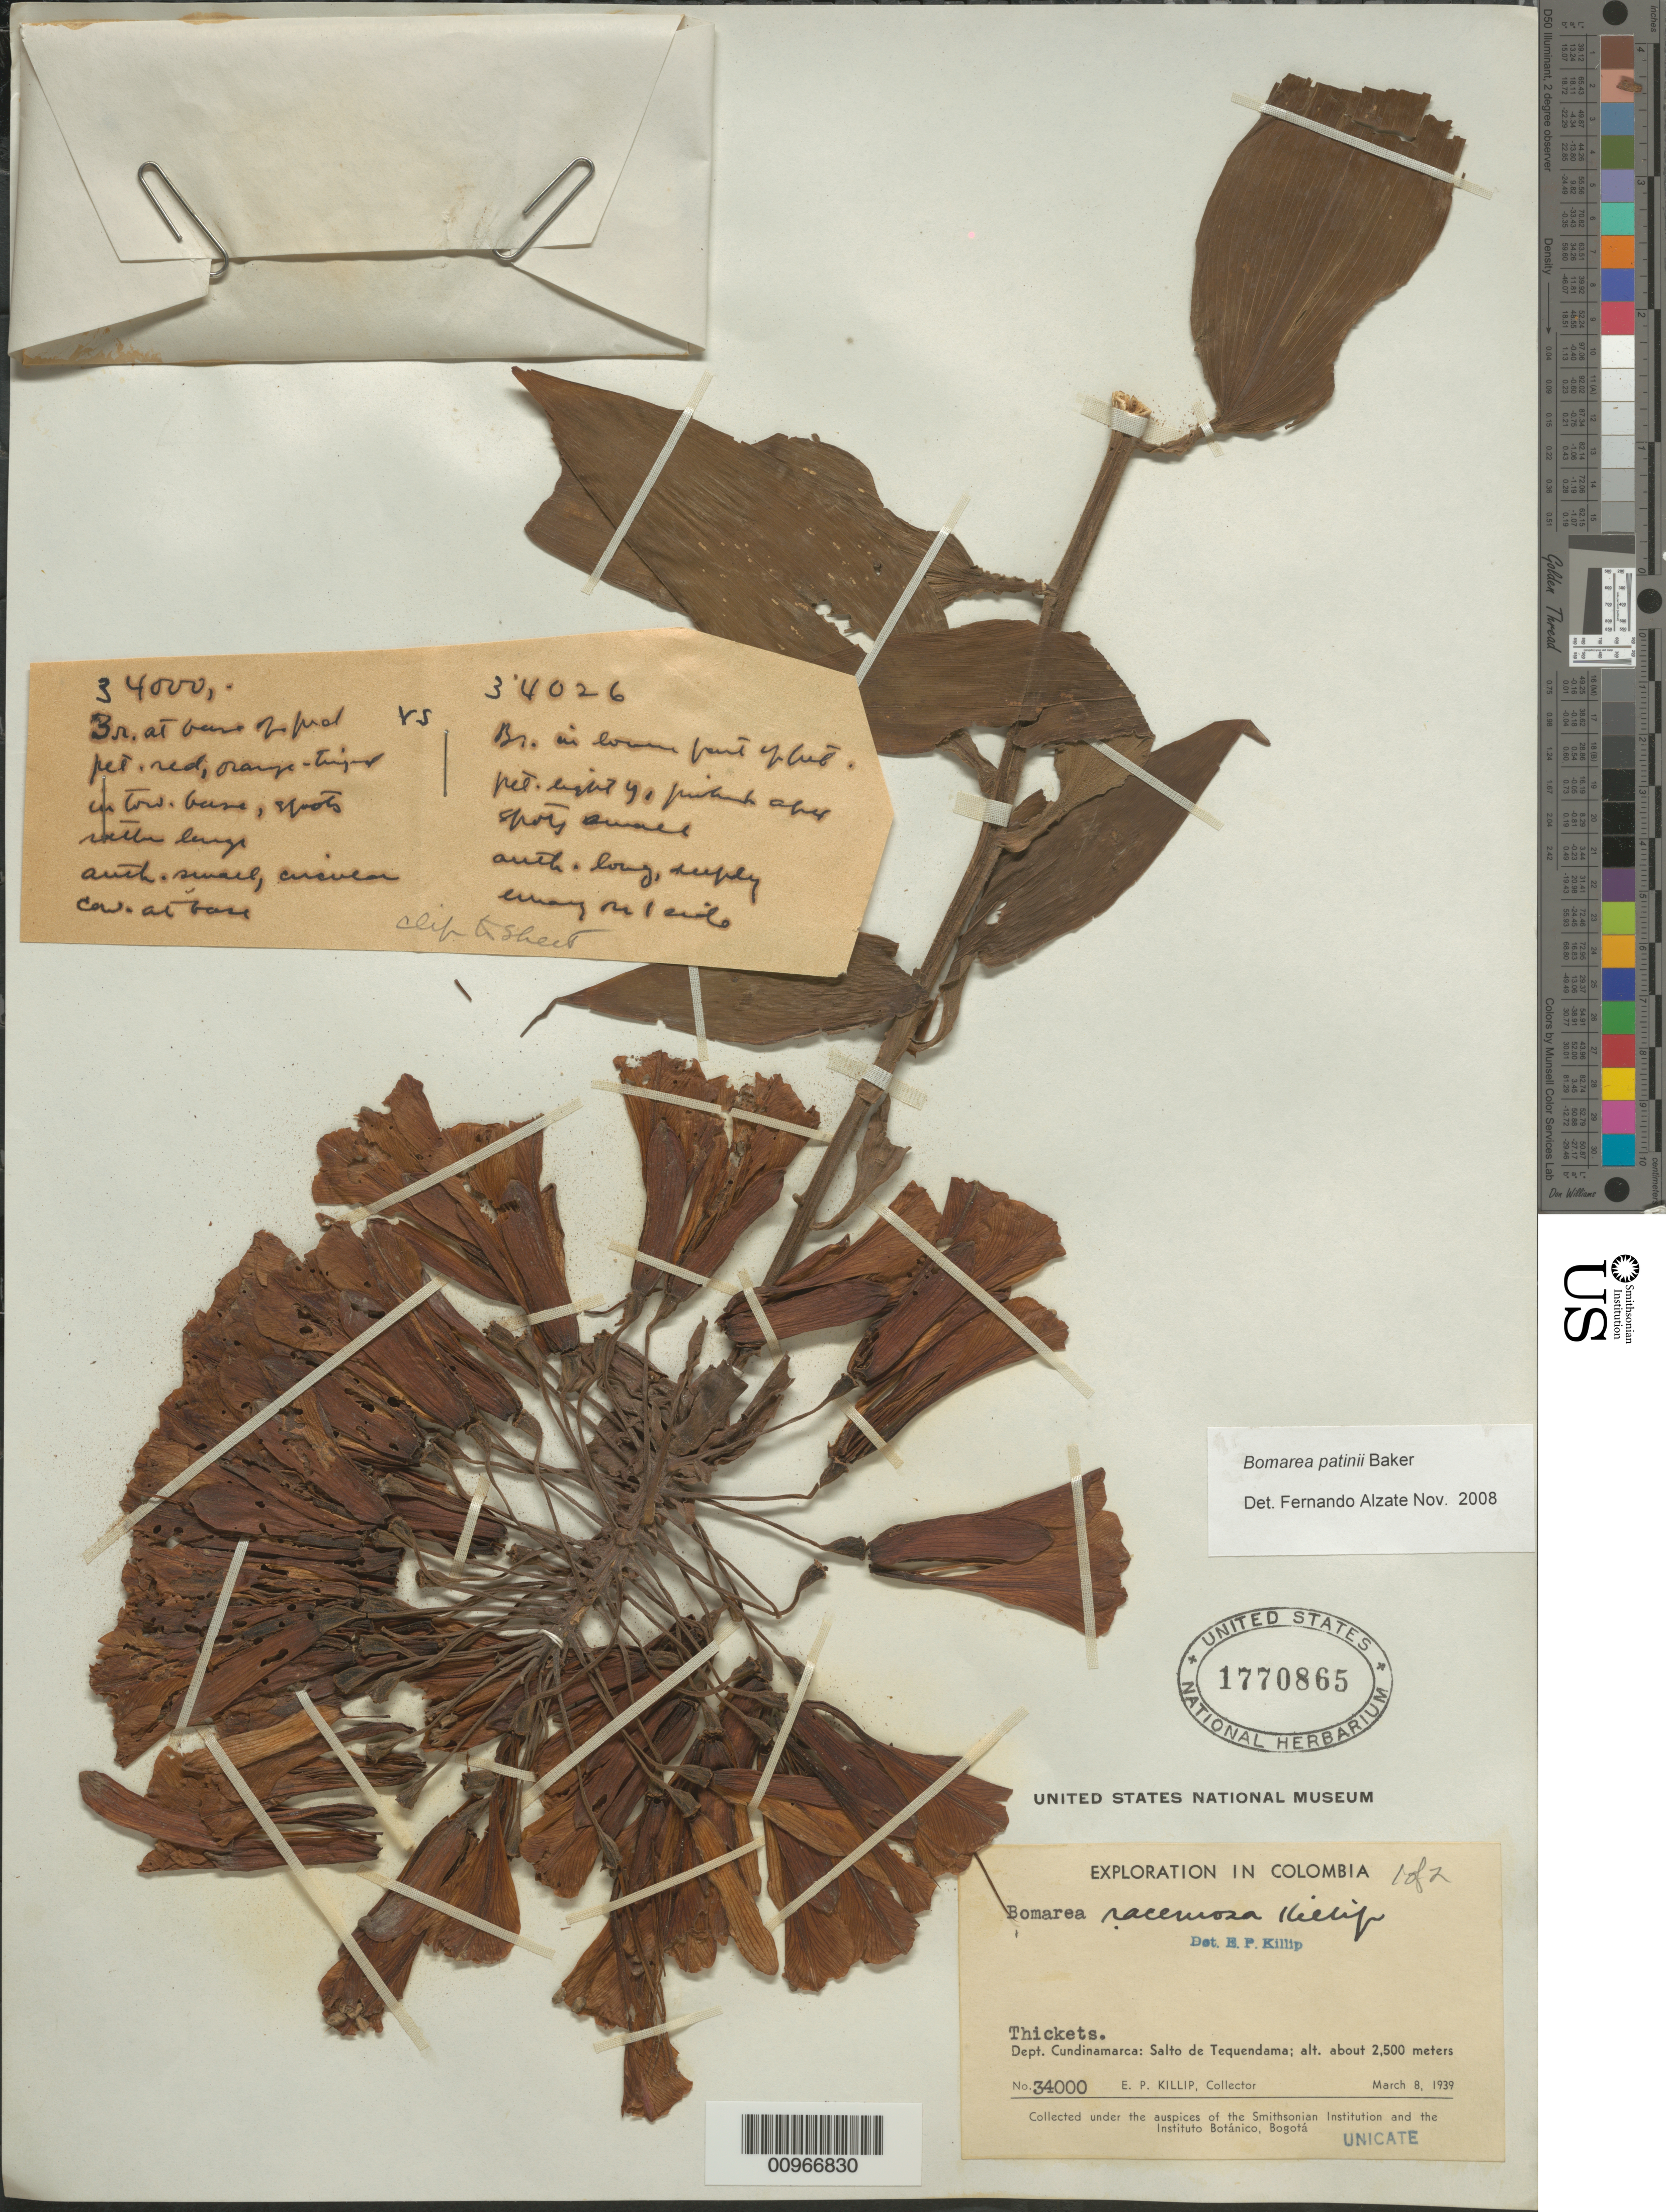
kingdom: Plantae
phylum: Tracheophyta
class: Liliopsida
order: Liliales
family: Alstroemeriaceae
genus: Bomarea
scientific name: Bomarea patinii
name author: Baker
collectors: E. P. Killip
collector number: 34000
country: Colombia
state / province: Cundinamarca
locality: Salto de Tequendama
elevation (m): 2500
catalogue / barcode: US 1770865